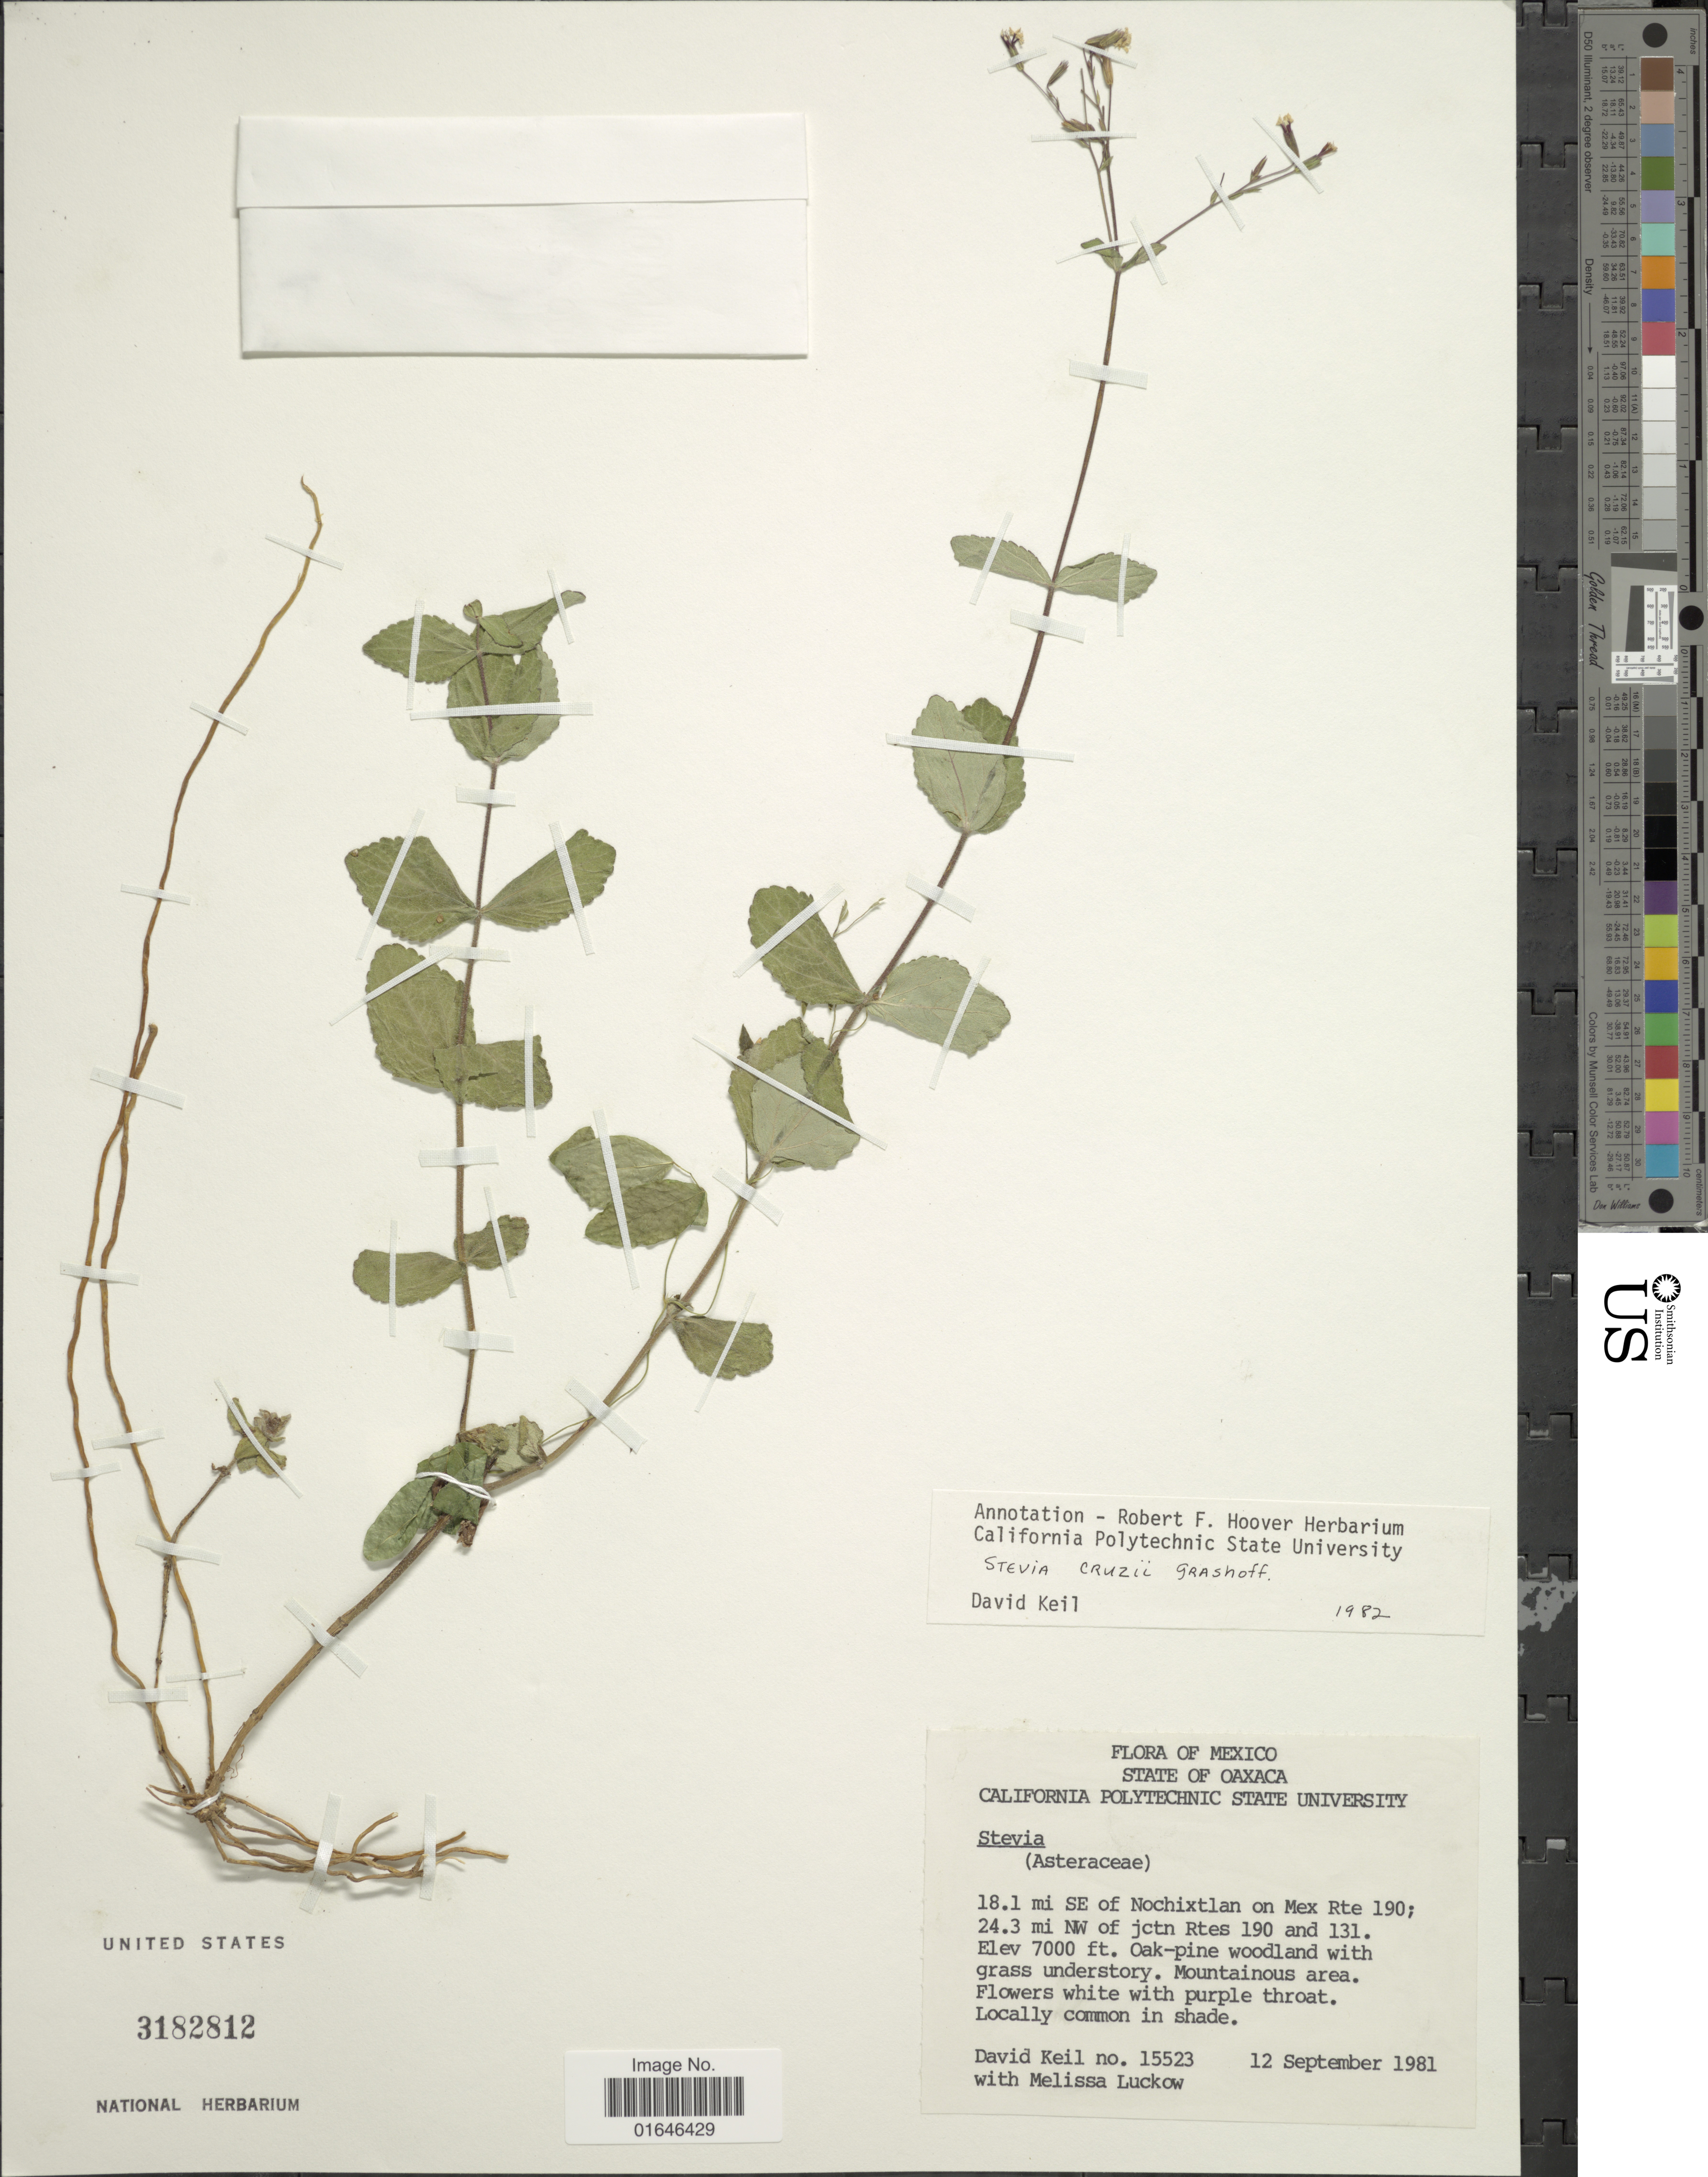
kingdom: Plantae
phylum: Tracheophyta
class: Magnoliopsida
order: Asterales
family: Asteraceae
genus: Stevia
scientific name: Stevia cruzii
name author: Grashoff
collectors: D. J. Keil & M. A. Luckow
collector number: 15523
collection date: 1981-09-12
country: Mexico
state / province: Oaxaca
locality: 18.1 mi SE of Nochixtlan on Mex Rte 190; 24.3 mi NW of jctn Rtes 190 and 131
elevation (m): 2134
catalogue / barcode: US 3182812